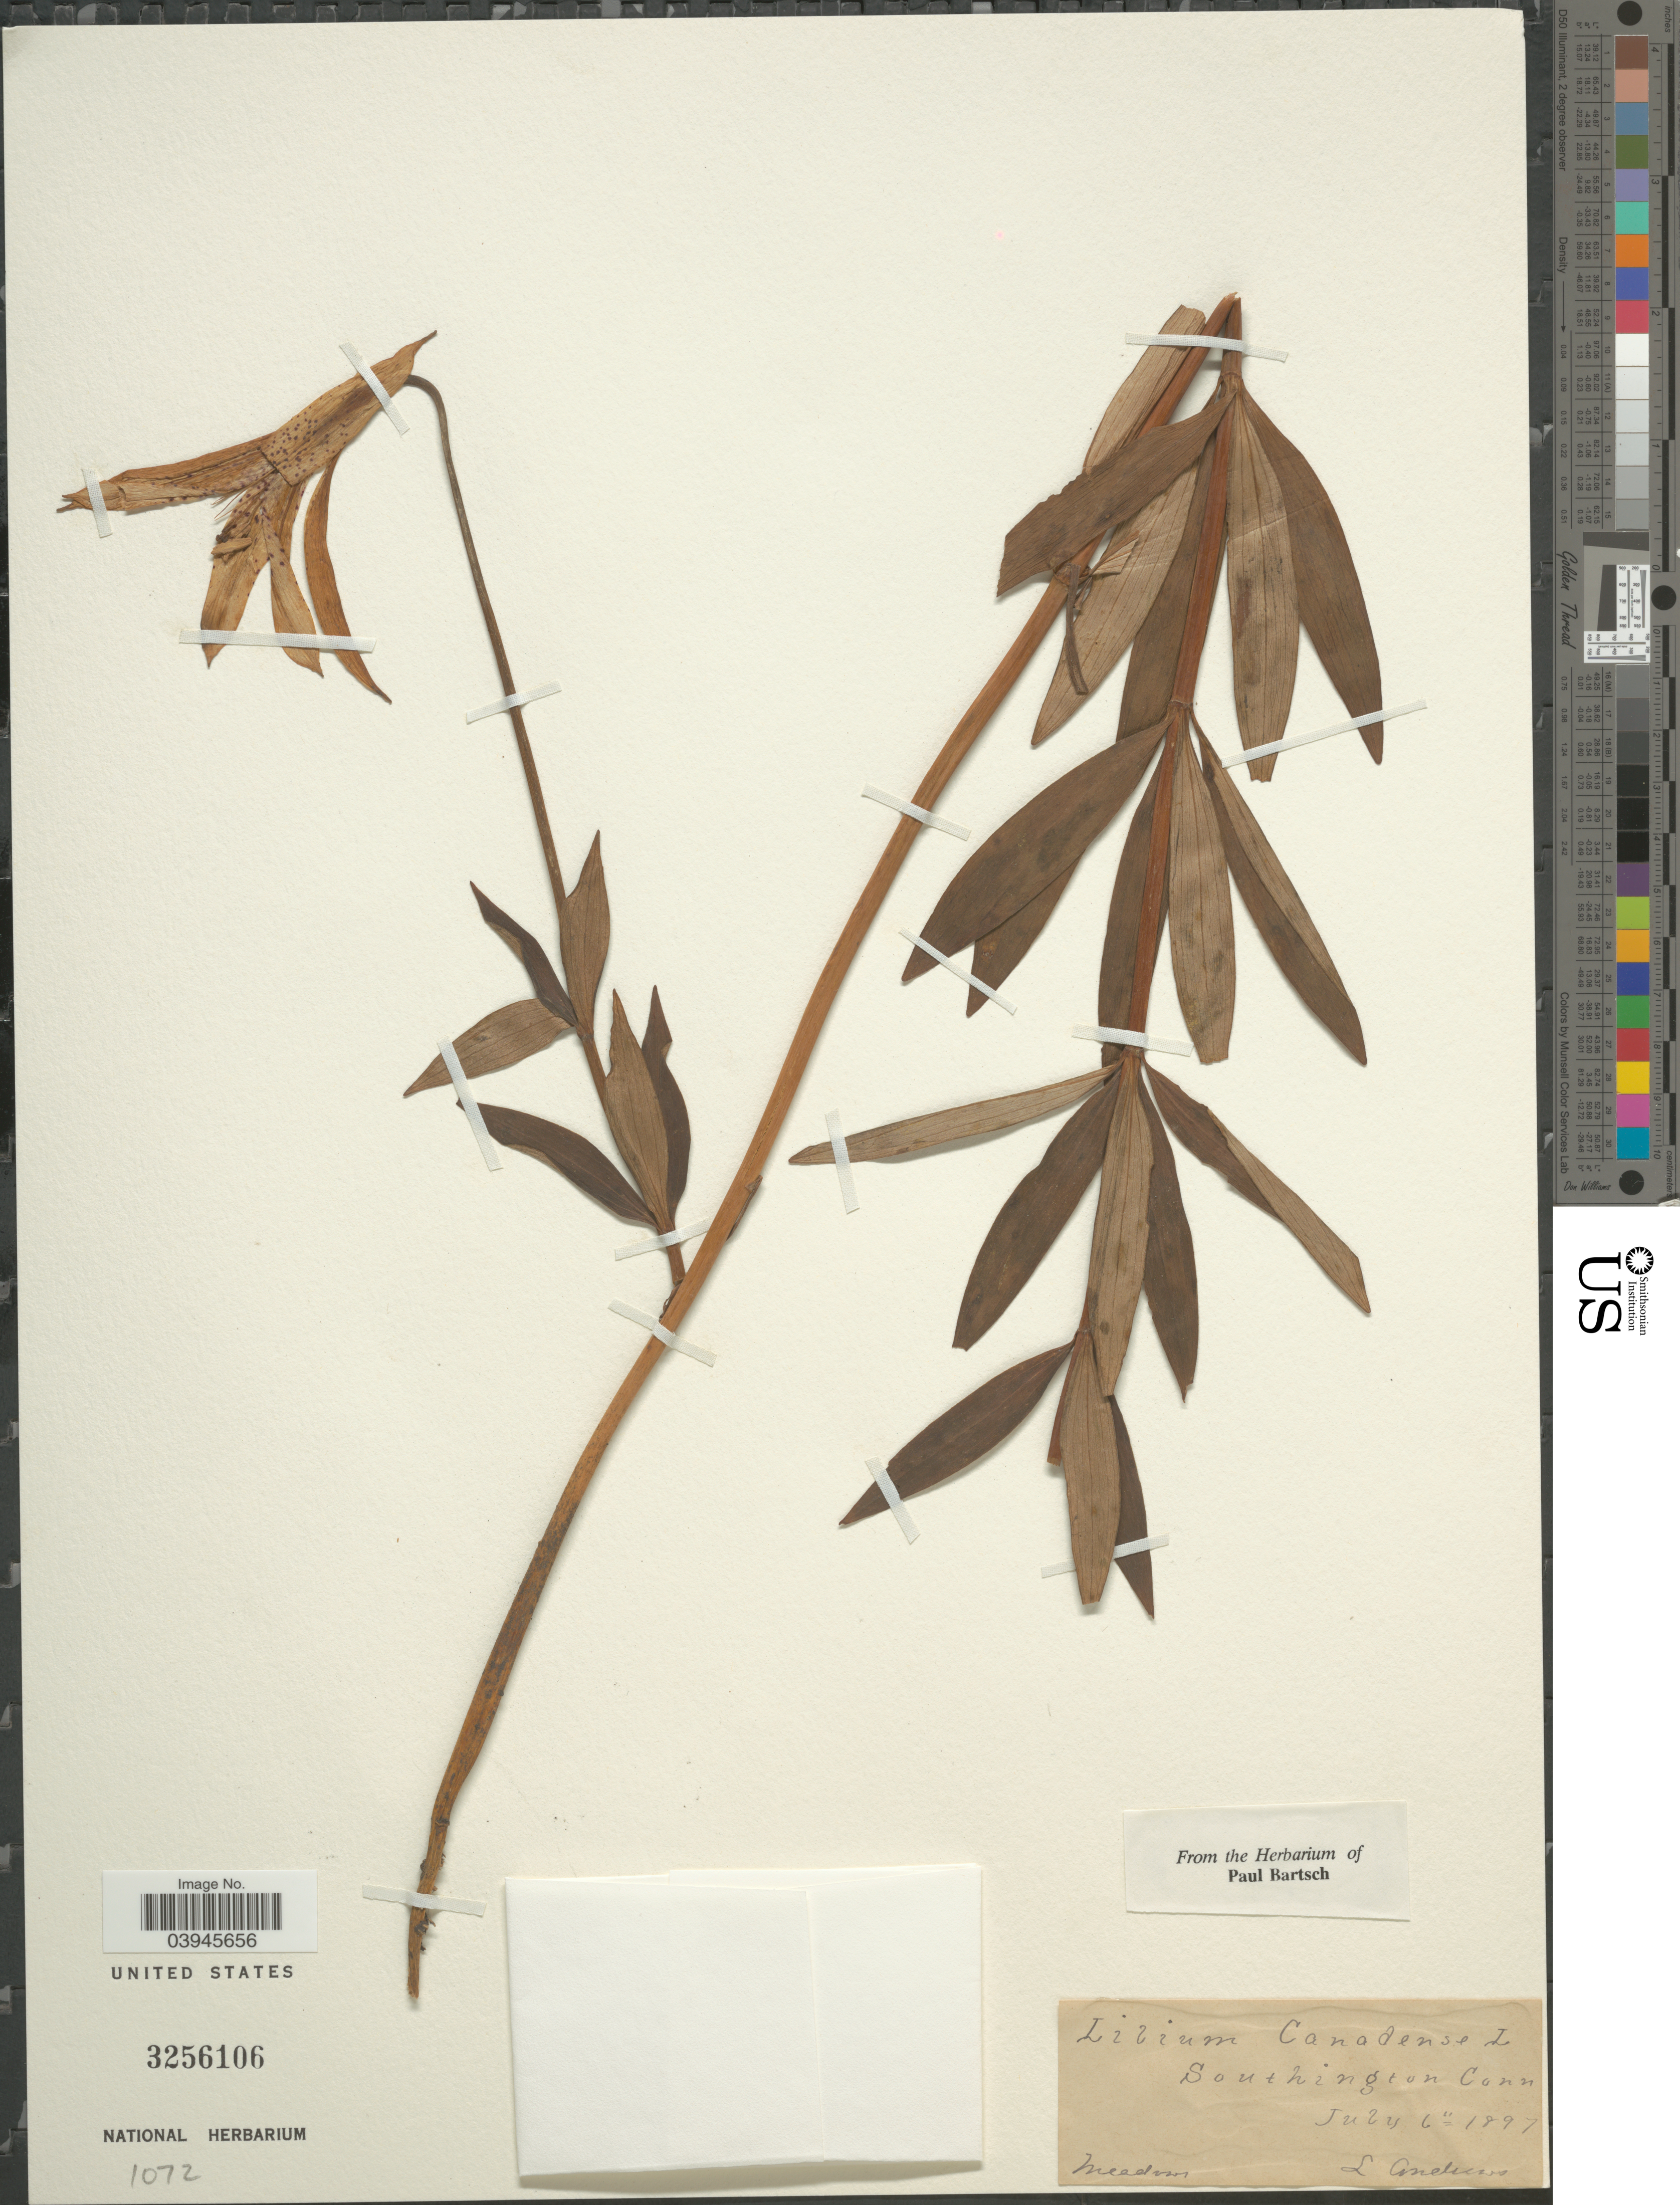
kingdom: Plantae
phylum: Tracheophyta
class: Liliopsida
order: Liliales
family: Liliaceae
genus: Lilium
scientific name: Lilium canadense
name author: L.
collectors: L. Andrews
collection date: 1897-07-06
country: United States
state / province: Connecticut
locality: Southington.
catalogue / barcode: US 3256106